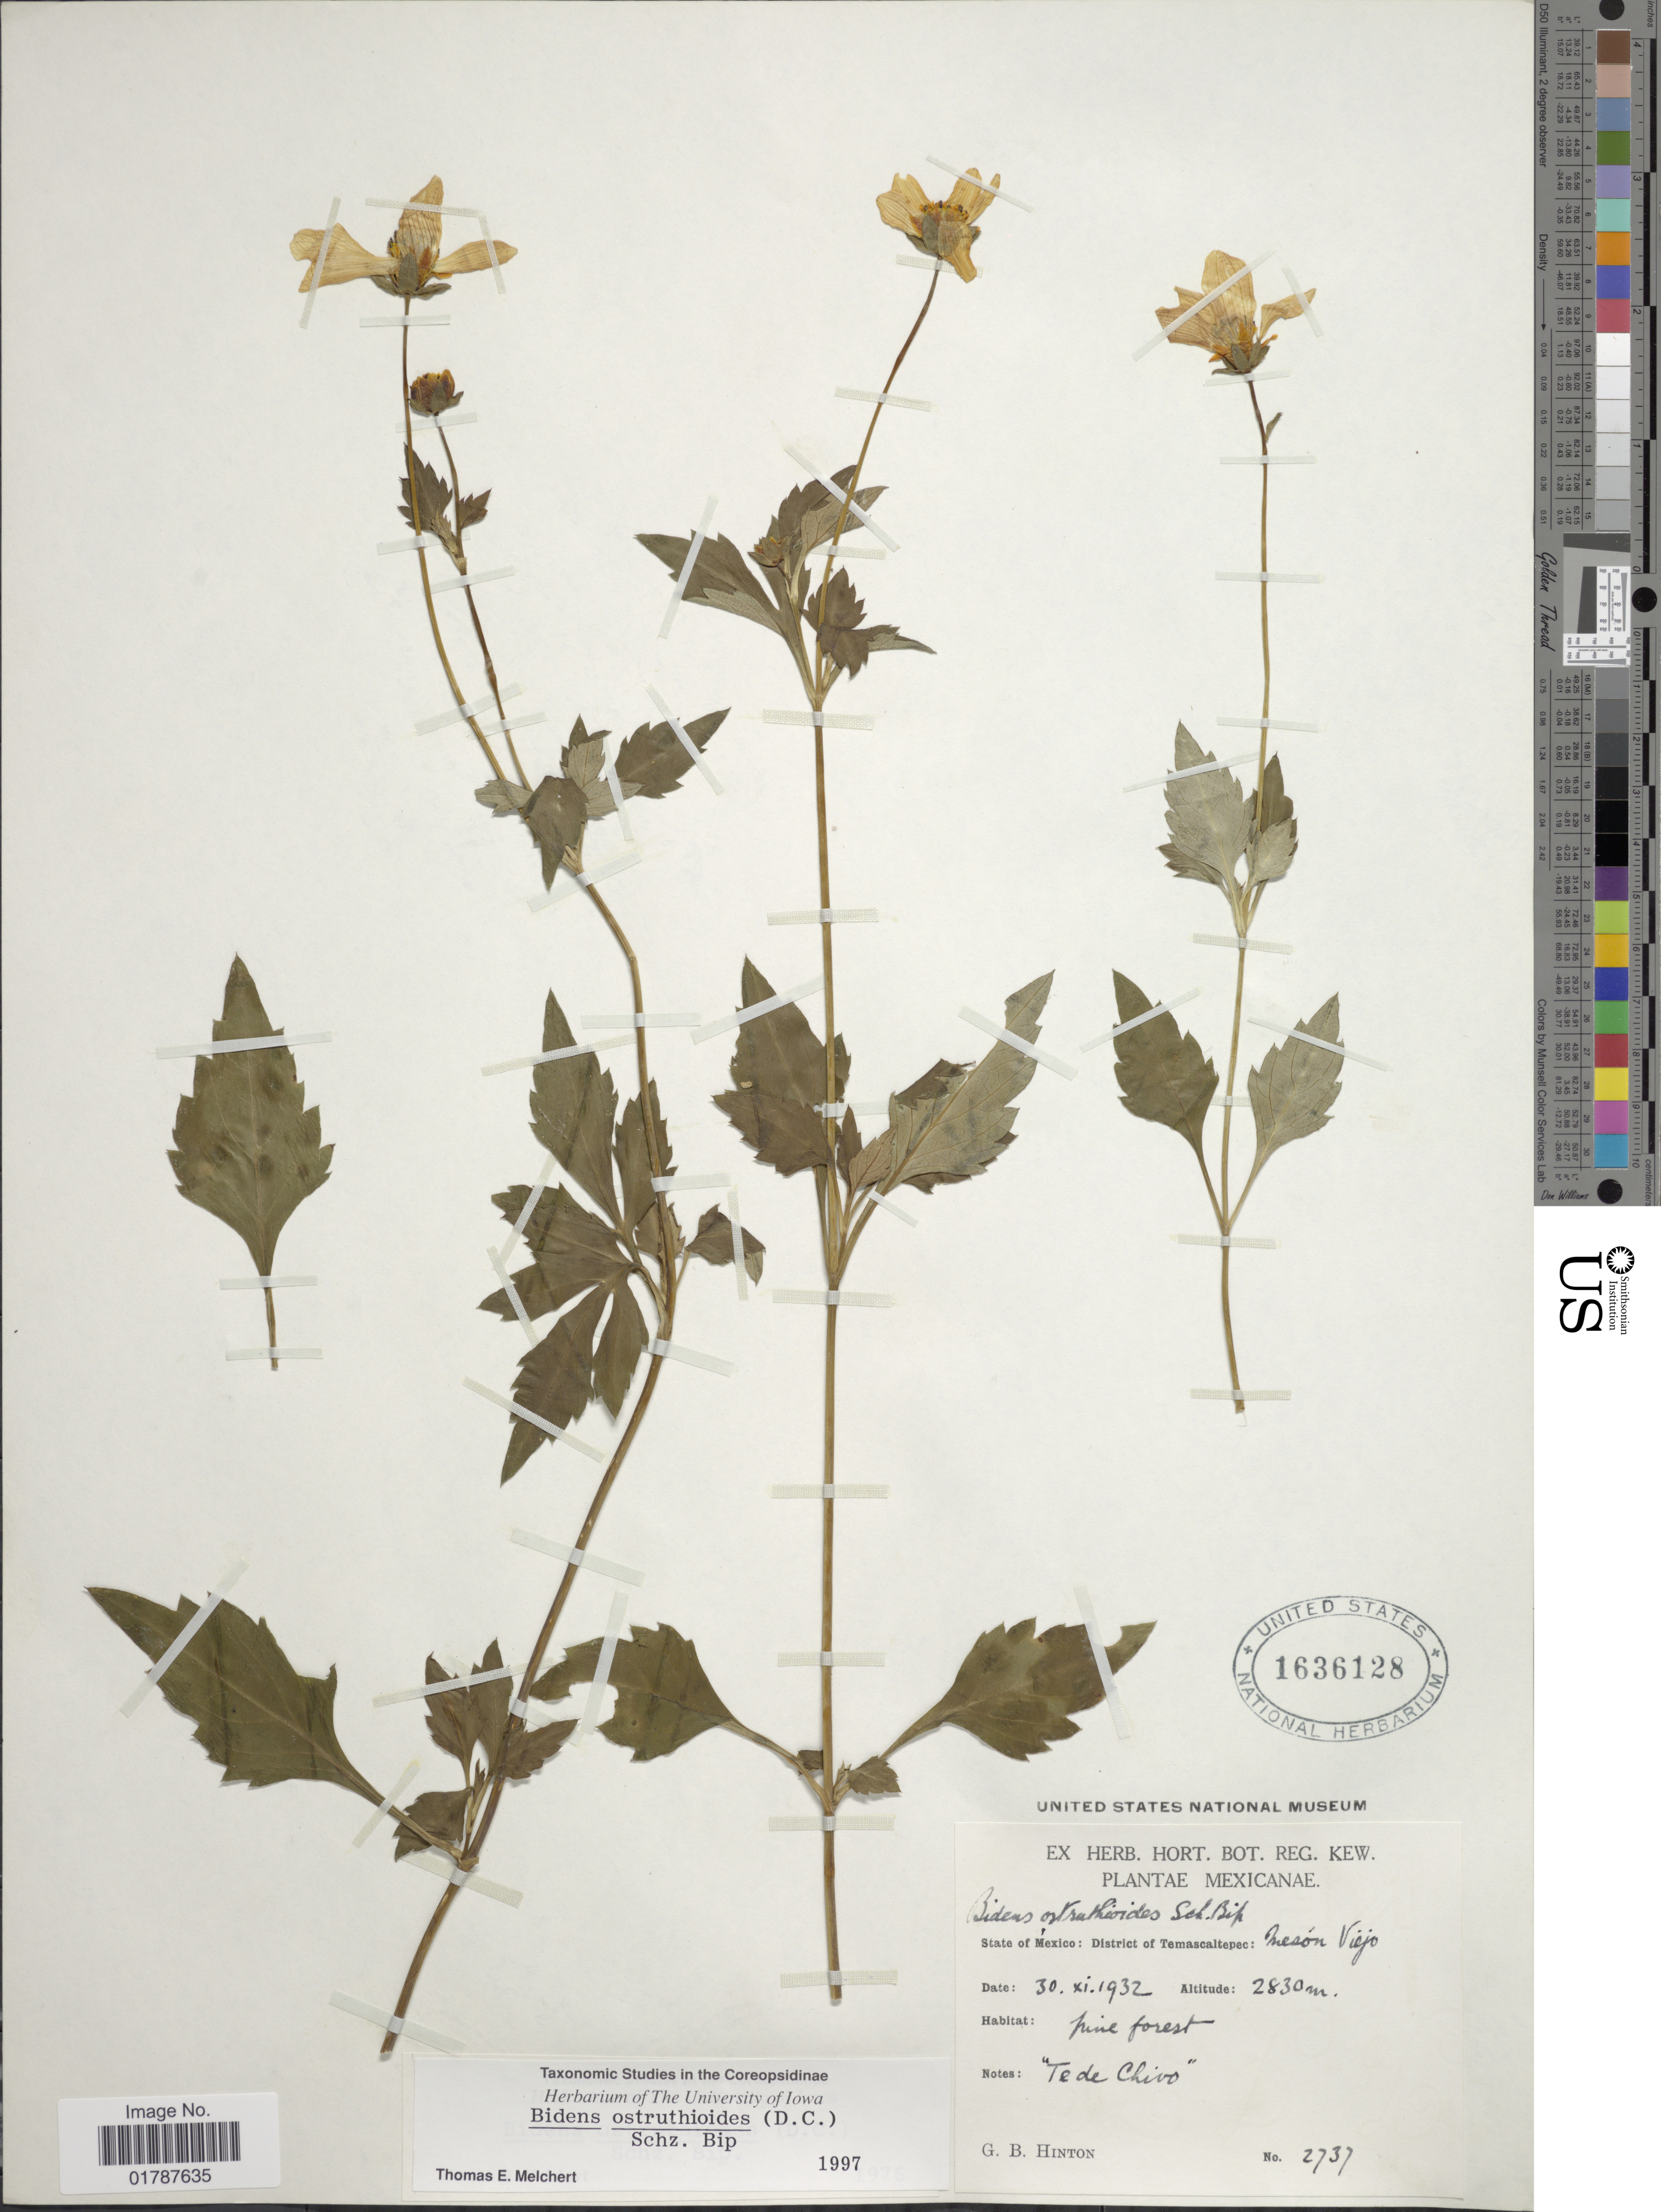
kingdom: Plantae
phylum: Tracheophyta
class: Magnoliopsida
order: Asterales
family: Asteraceae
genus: Bidens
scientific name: Bidens ostruthioides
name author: (DC.) Sch. Bip.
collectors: G. B. Hinton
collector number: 2737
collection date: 1932-11-30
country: Mexico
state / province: México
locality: State of Mexico: District of Temascaltepec: Meson Viejo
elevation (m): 2830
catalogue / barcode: US 1636128